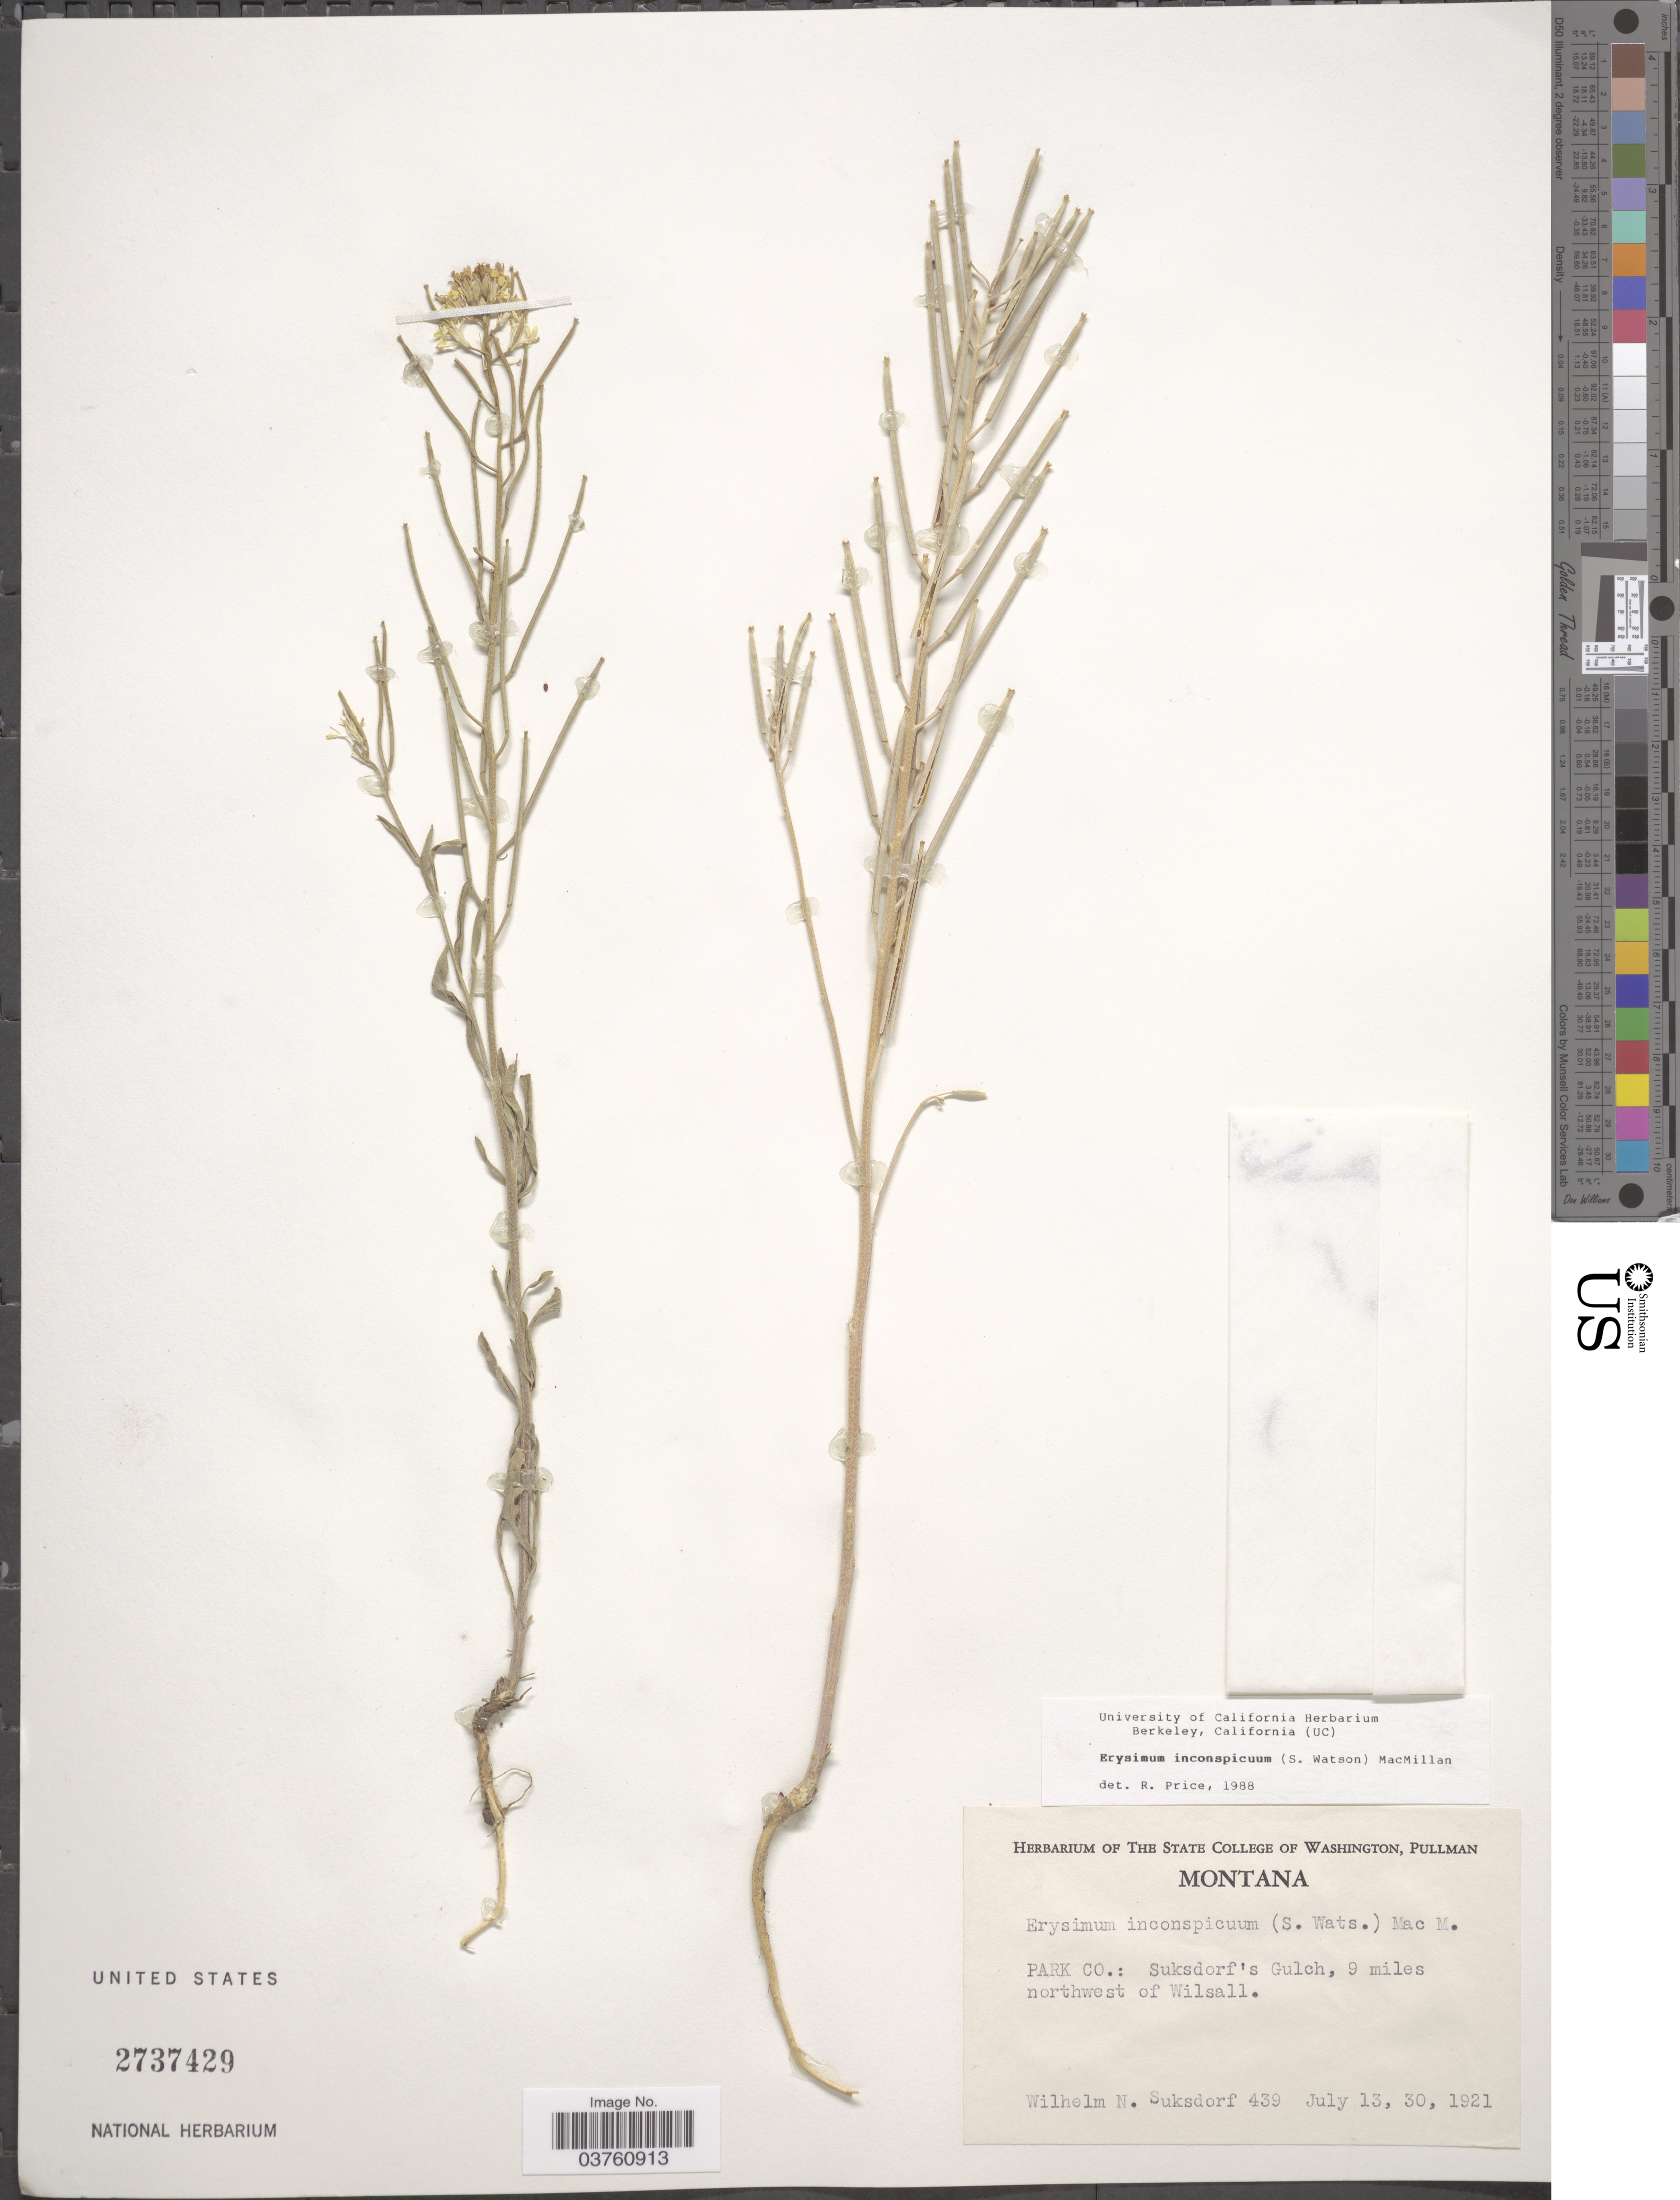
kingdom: Plantae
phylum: Tracheophyta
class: Magnoliopsida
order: Brassicales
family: Brassicaceae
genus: Erysimum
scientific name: Erysimum inconspicuum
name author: (S. Watson) MacMill.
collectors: W. N. Suksdorf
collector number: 439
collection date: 1921-07-13/1921-07-30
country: United States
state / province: Montana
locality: Park Co: Suksdorf's Gulch, 9 miles northwest of Wilsall.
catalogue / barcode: US 2737429